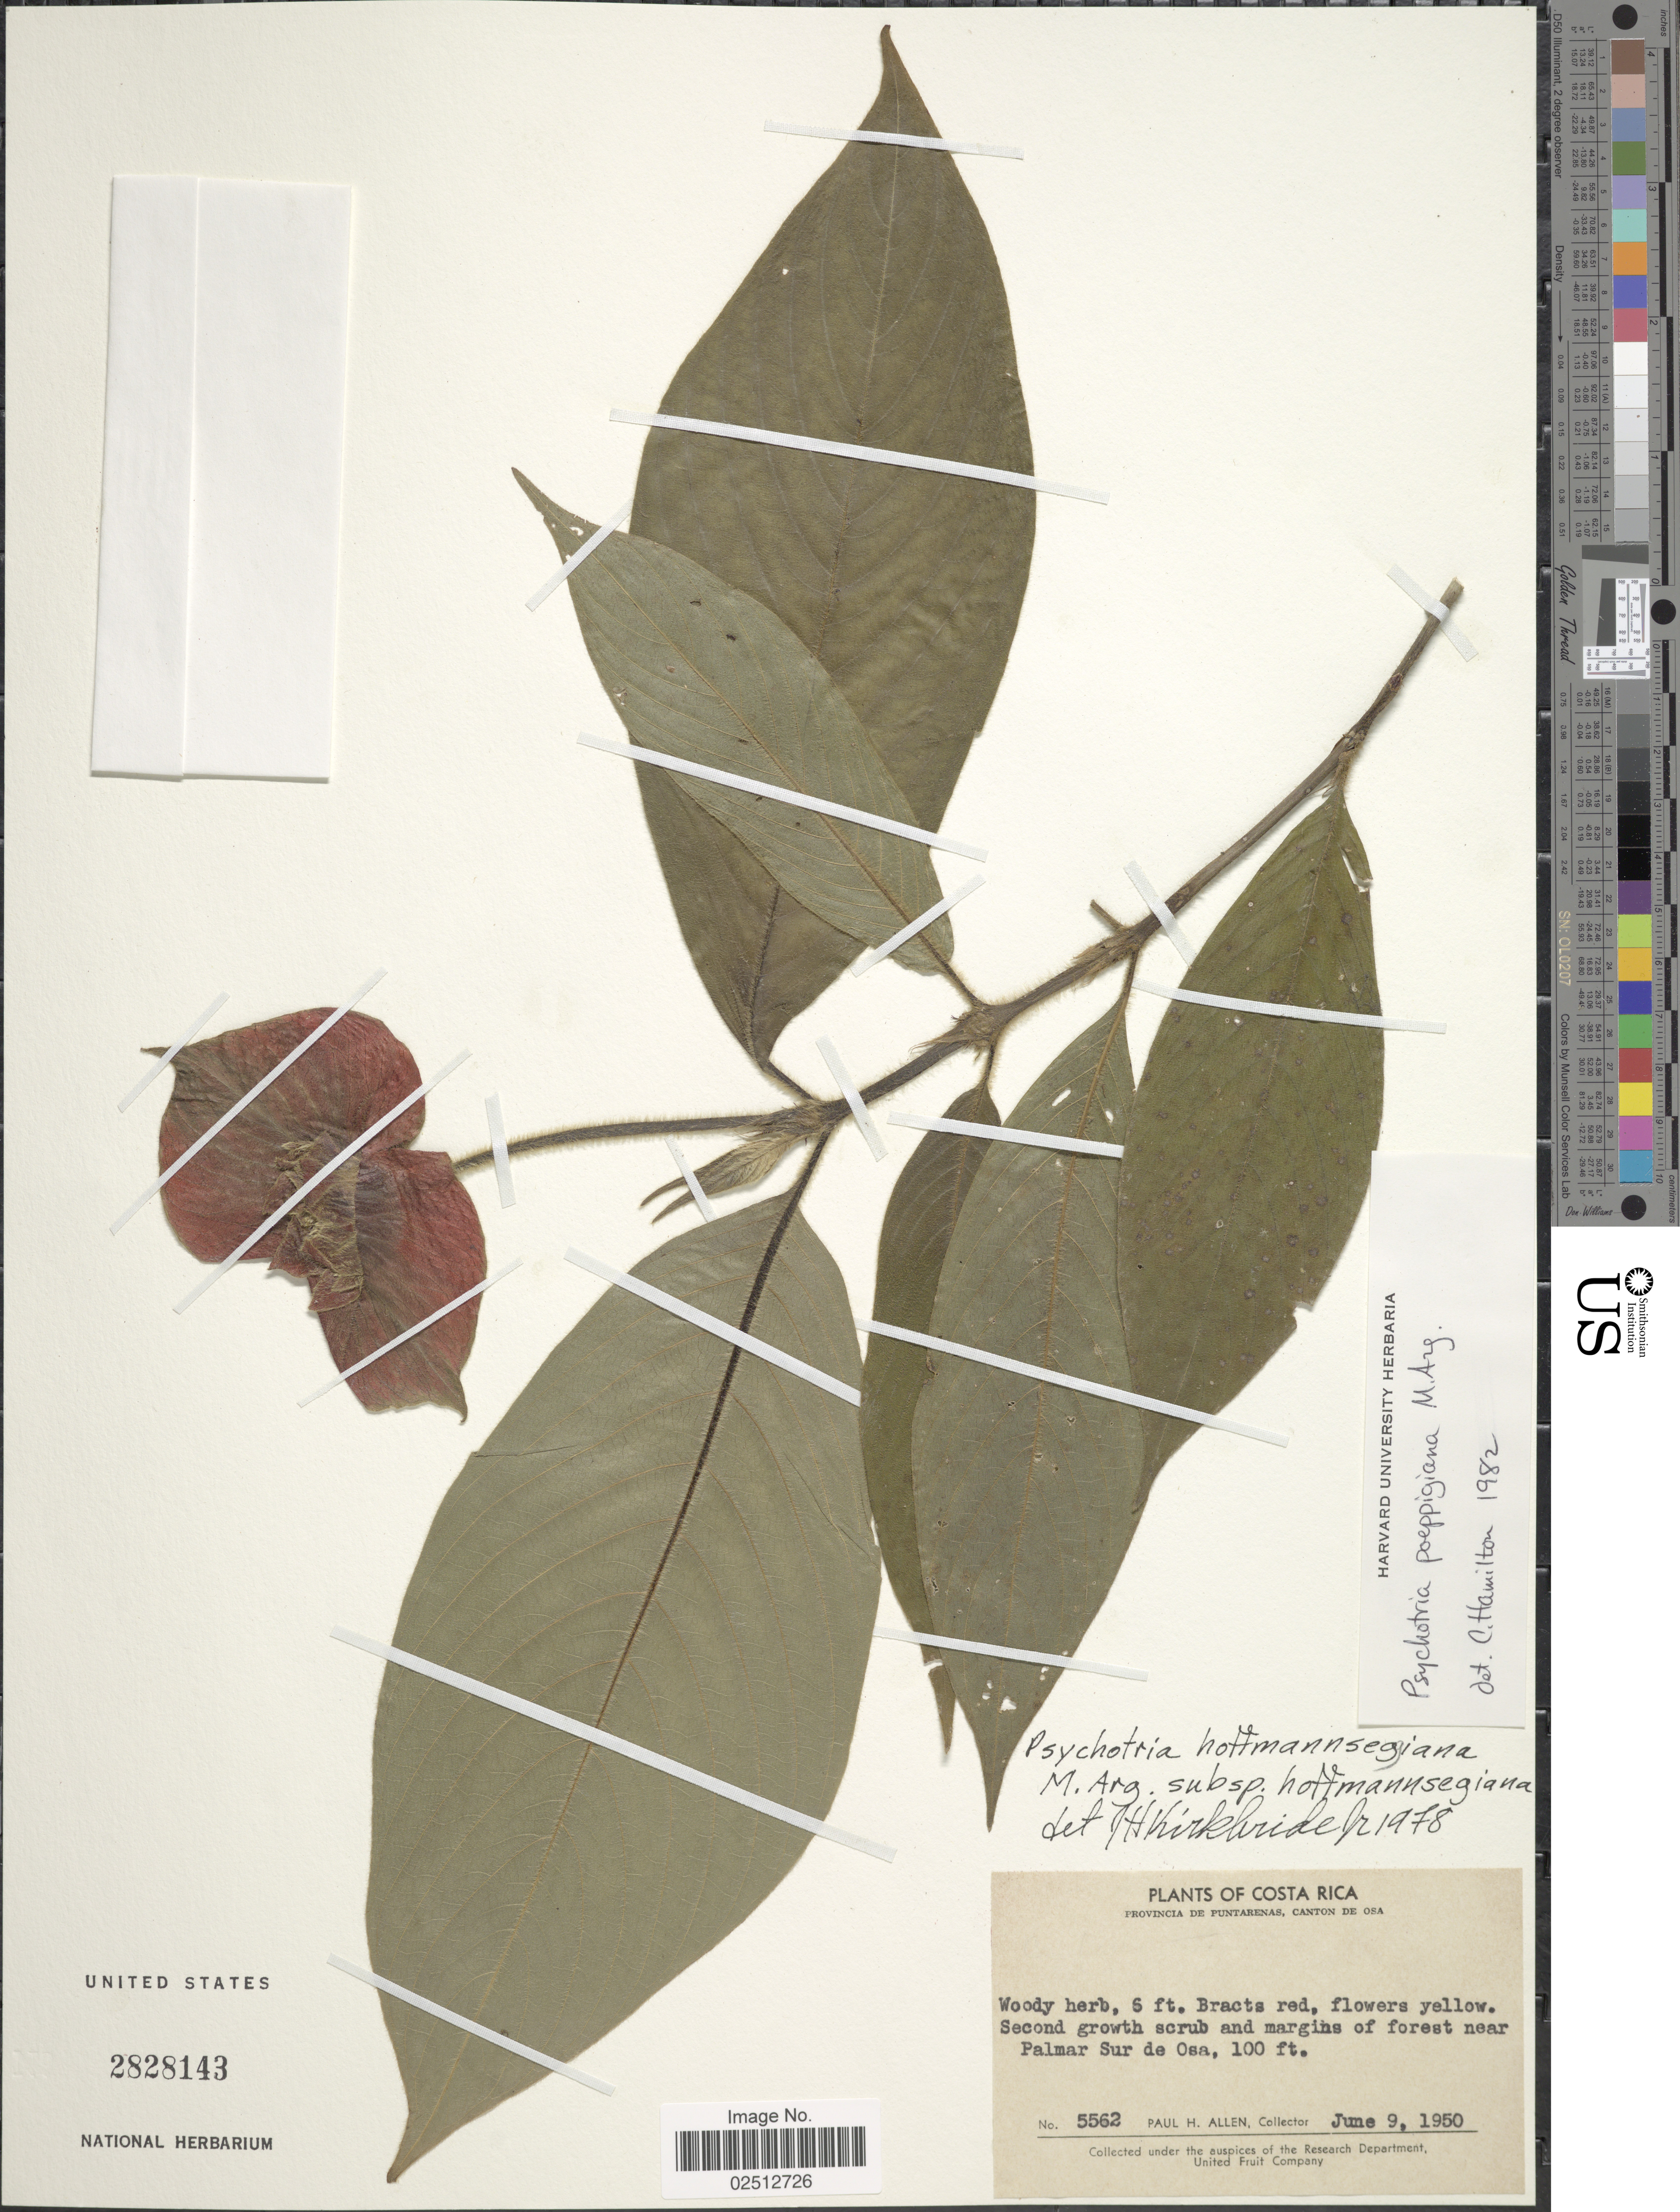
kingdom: Plantae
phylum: Tracheophyta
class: Magnoliopsida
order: Gentianales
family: Rubiaceae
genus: Psychotria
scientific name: Psychotria poeppigiana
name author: Müll. Arg.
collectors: P. H. Allen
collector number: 5562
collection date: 1950-06-09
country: Costa Rica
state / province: Puntarenas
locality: Canton de Osa, Second growth scrub and margins of forest near Palmar Sur de Osa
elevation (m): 30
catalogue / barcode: US 2828143